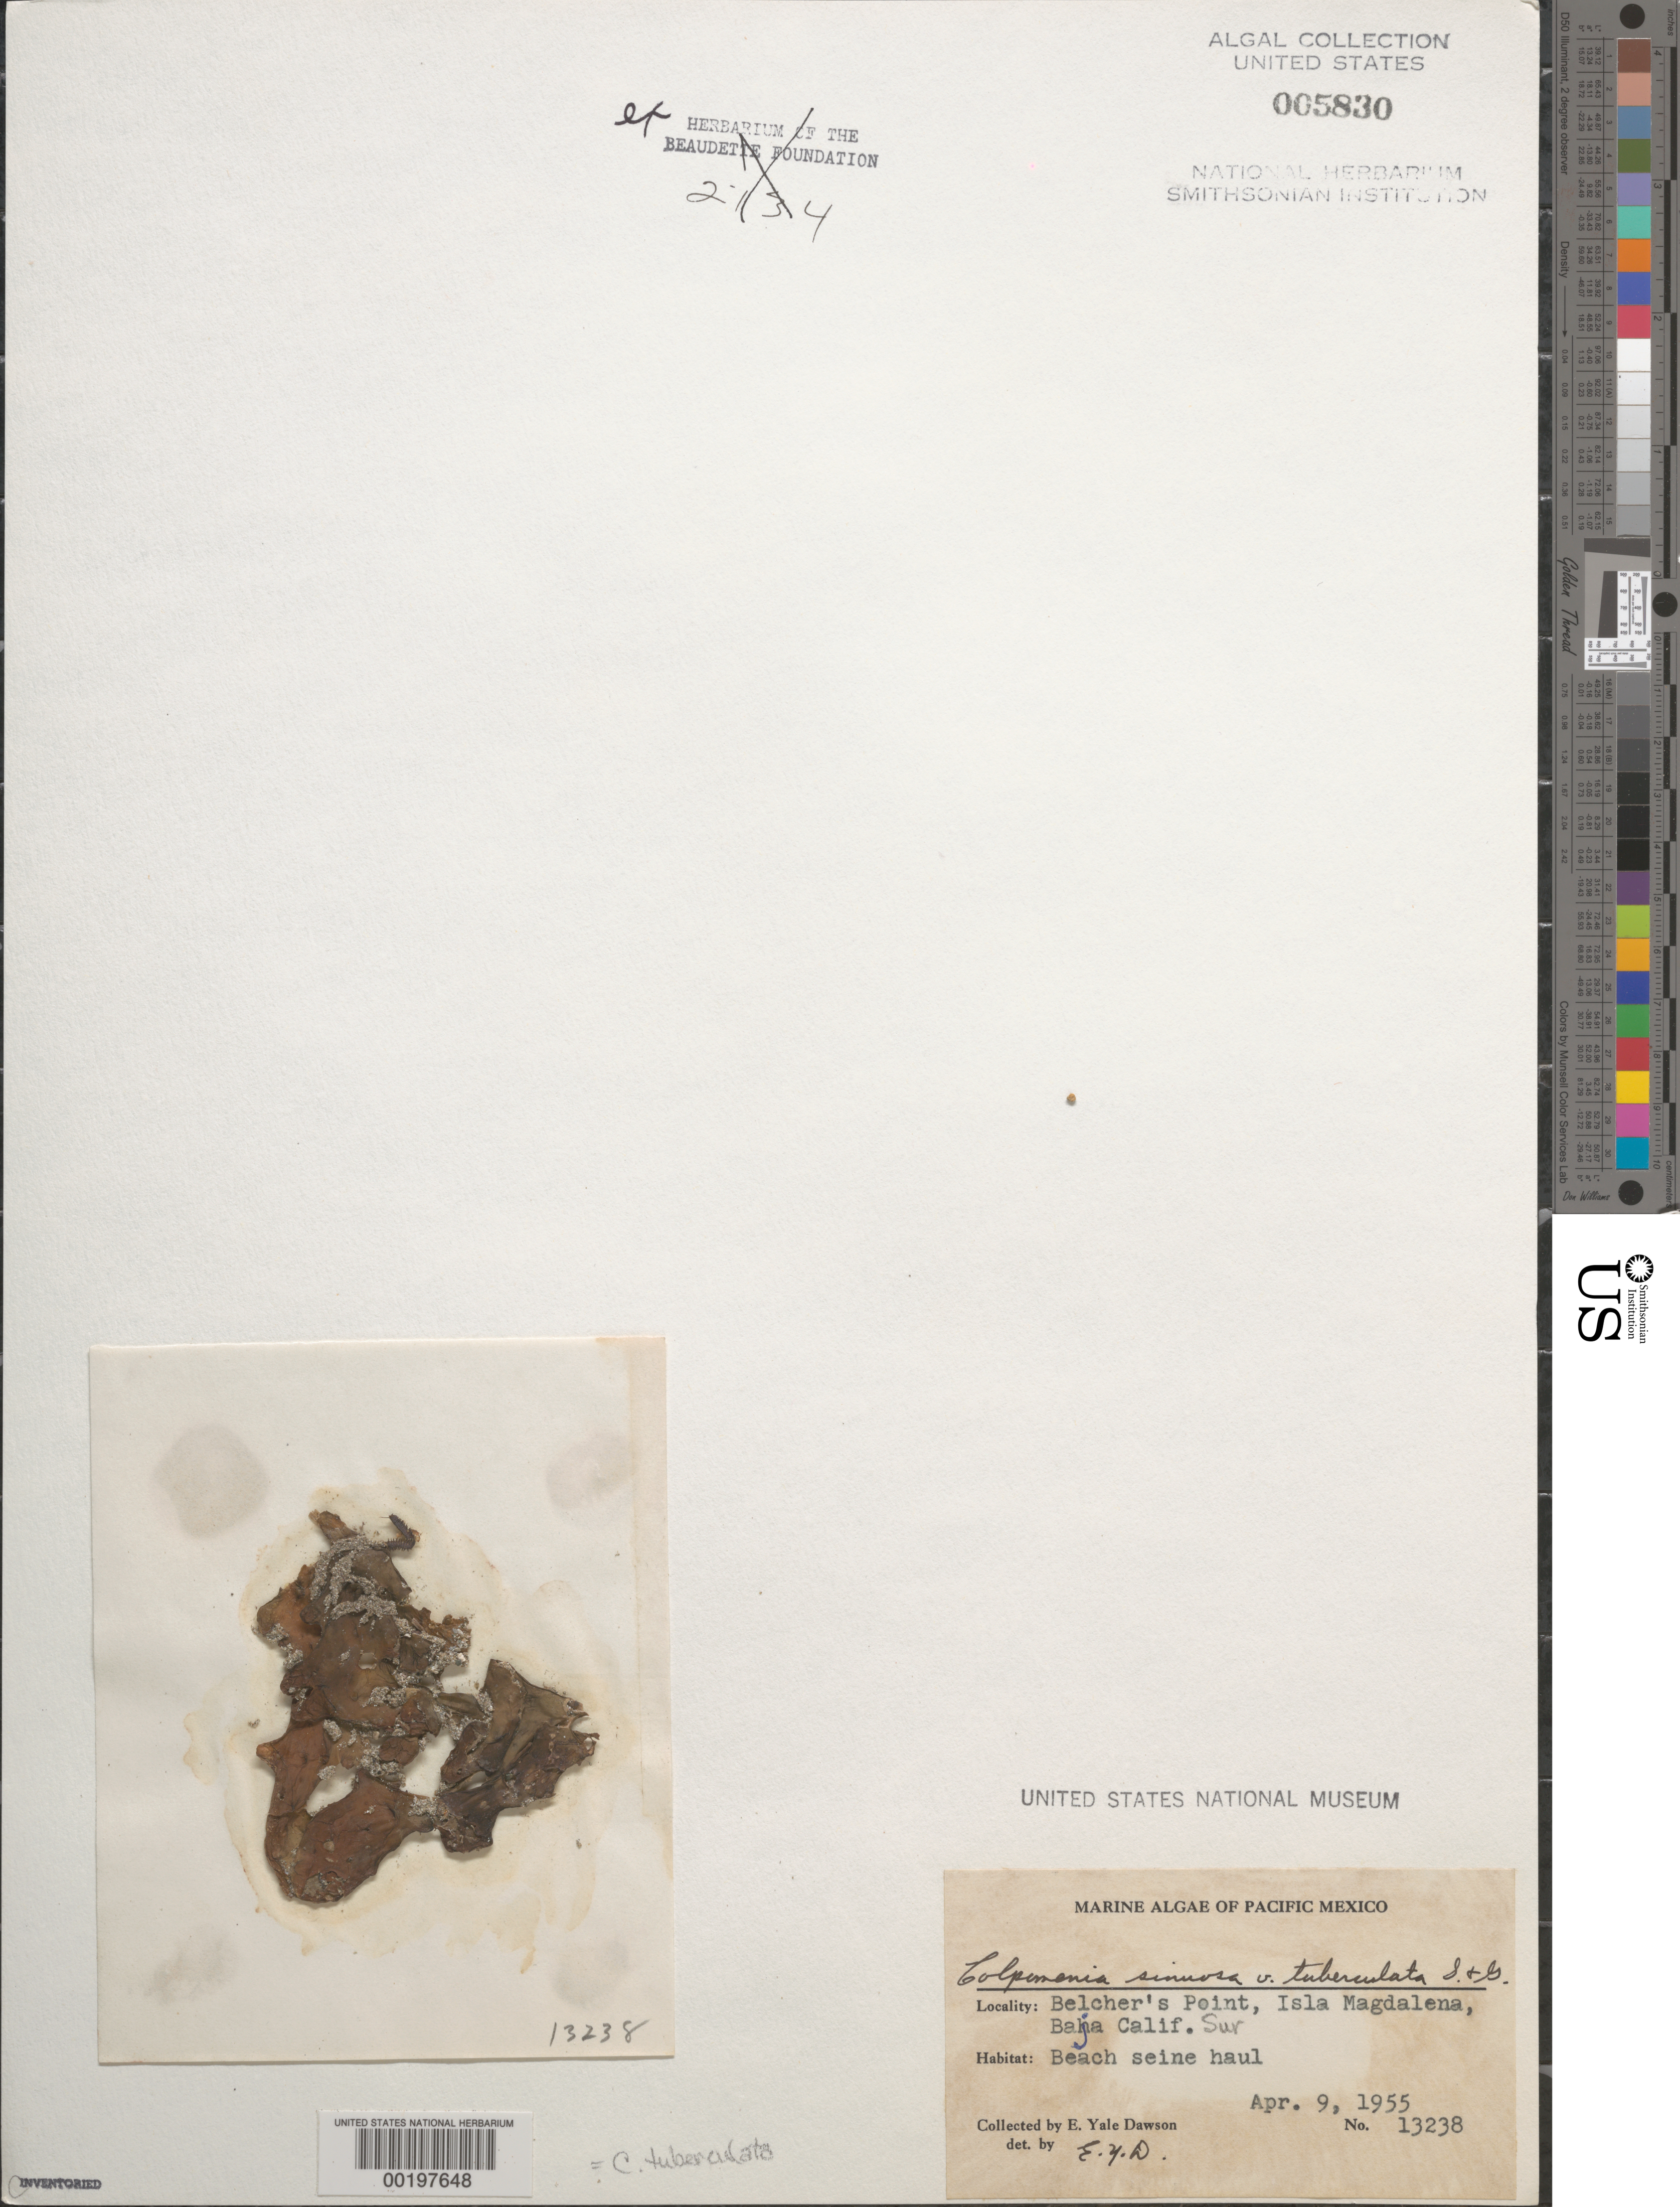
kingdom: Chromista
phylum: Ochrophyta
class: Phaeophyceae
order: Scytosiphonales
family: Scytosiphonaceae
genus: Colpomenia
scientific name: Colpomenia tuberculata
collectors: E. Y. Dawson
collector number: EYD 13238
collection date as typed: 09 Apr 1955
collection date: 1955-04-09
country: Mexico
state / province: Baja California Sur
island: Isla Magdalena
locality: Belcher Point (Belcher's Point)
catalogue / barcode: US 5830